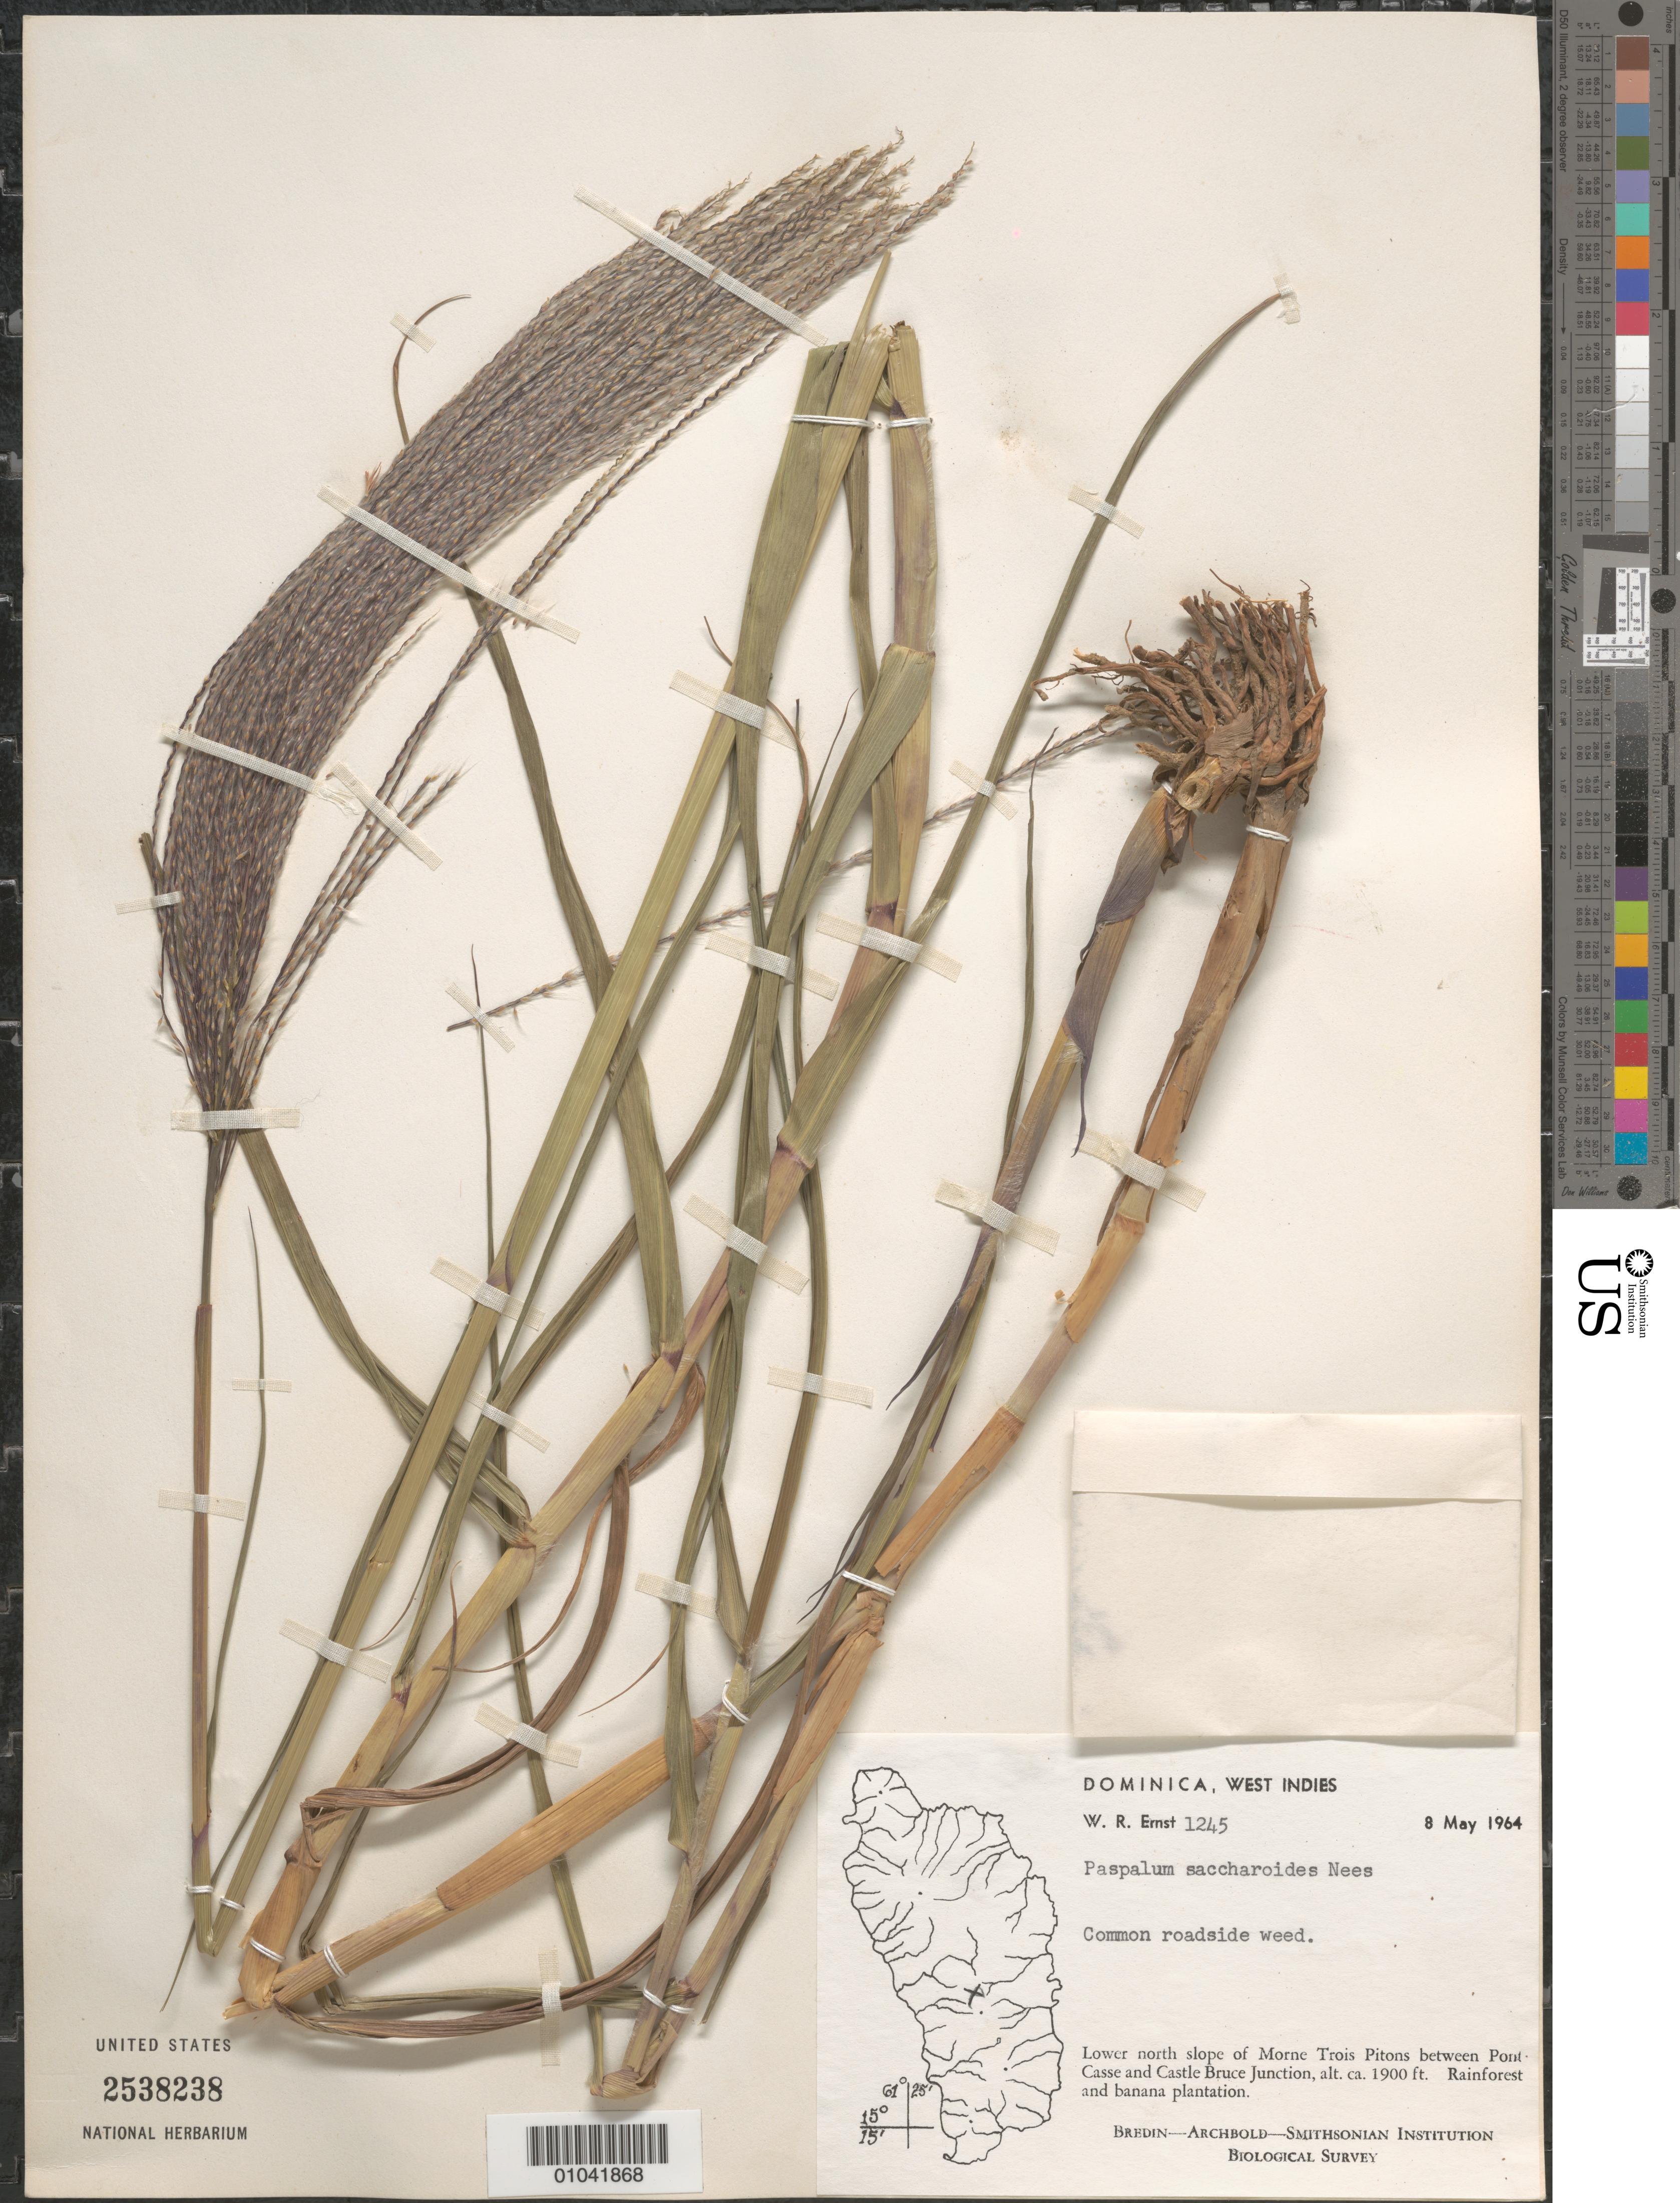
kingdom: Plantae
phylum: Tracheophyta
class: Liliopsida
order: Poales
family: Poaceae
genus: Paspalum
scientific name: Paspalum saccharoides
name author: Nees ex Trin.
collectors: W. R. Ernst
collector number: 1245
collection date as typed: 08 May 1964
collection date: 1964-05-08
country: Dominica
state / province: St. Paul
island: Dominica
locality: Lower N slope of Morne Trois Pittons, between Pont Casse and Castle Bruce Junction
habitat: Rainforest and banana plantation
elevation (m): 579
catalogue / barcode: US 2538238